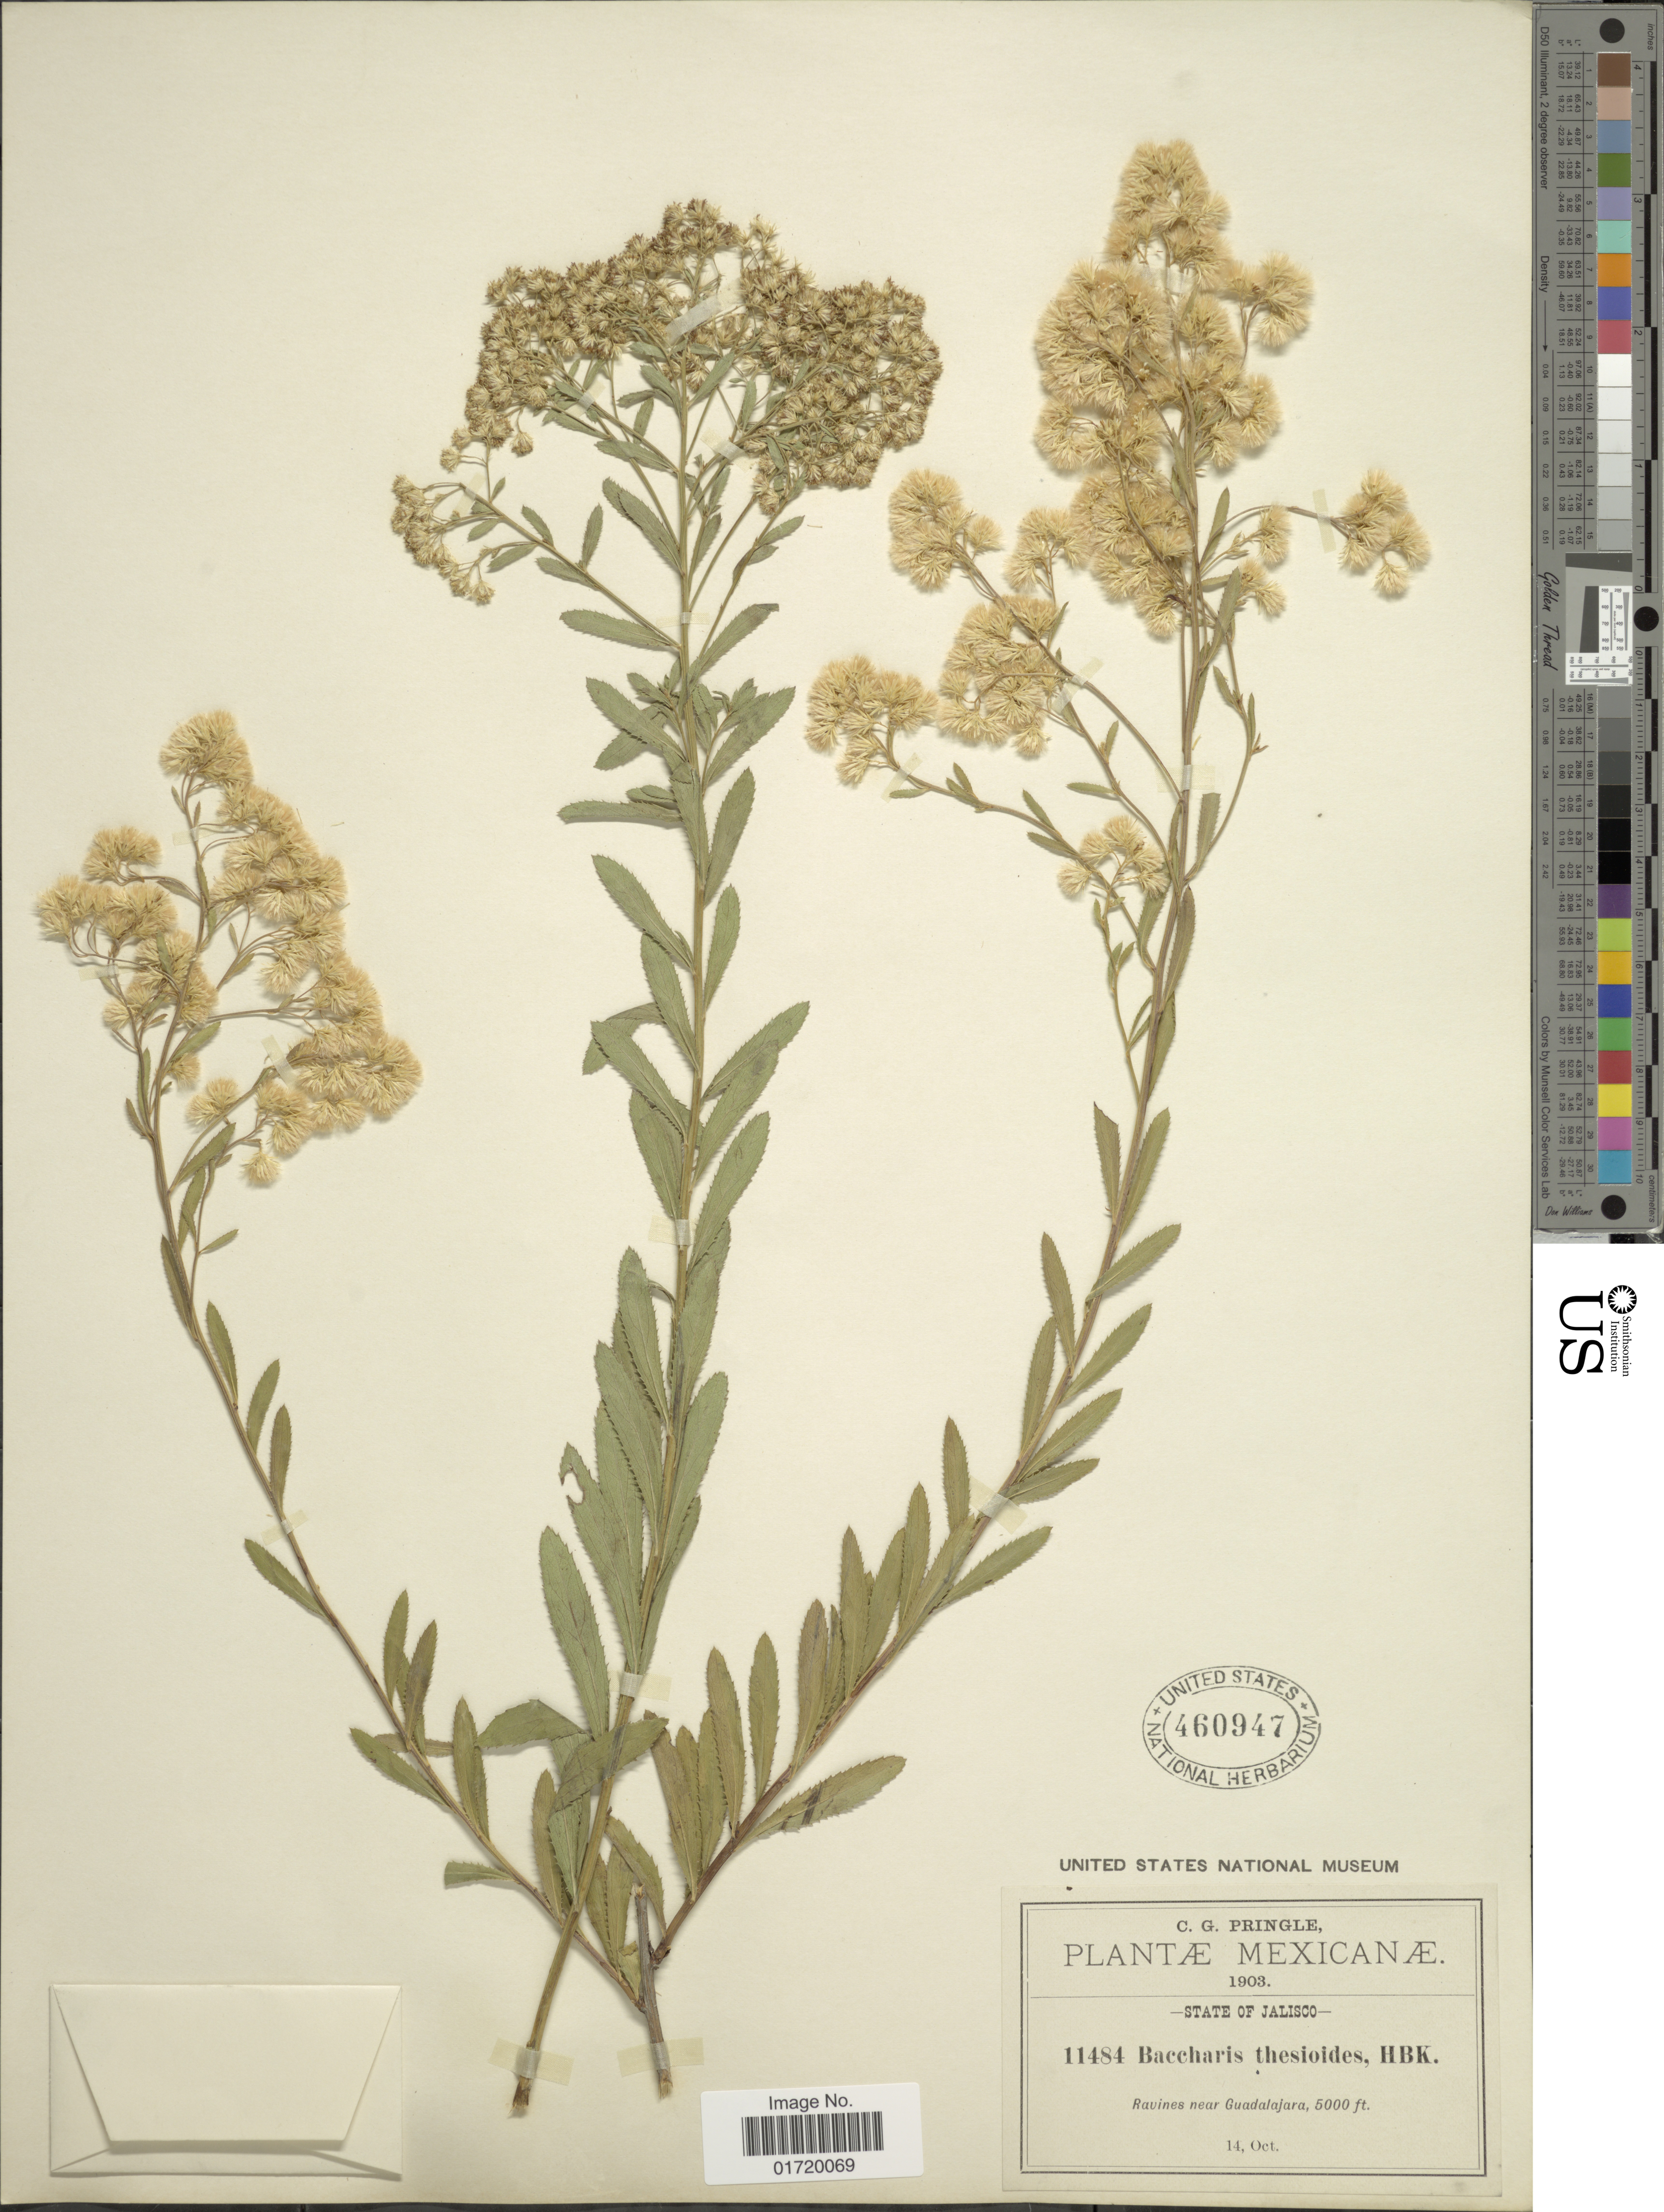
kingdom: Plantae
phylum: Tracheophyta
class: Magnoliopsida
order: Asterales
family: Asteraceae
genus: Baccharis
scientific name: Baccharis thesioides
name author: Kunth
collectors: C. G. Pringle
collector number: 11484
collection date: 1903-10-14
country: Mexico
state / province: Jalisco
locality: Mexicanae, near Guadalajara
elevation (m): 1524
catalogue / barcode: US 460947